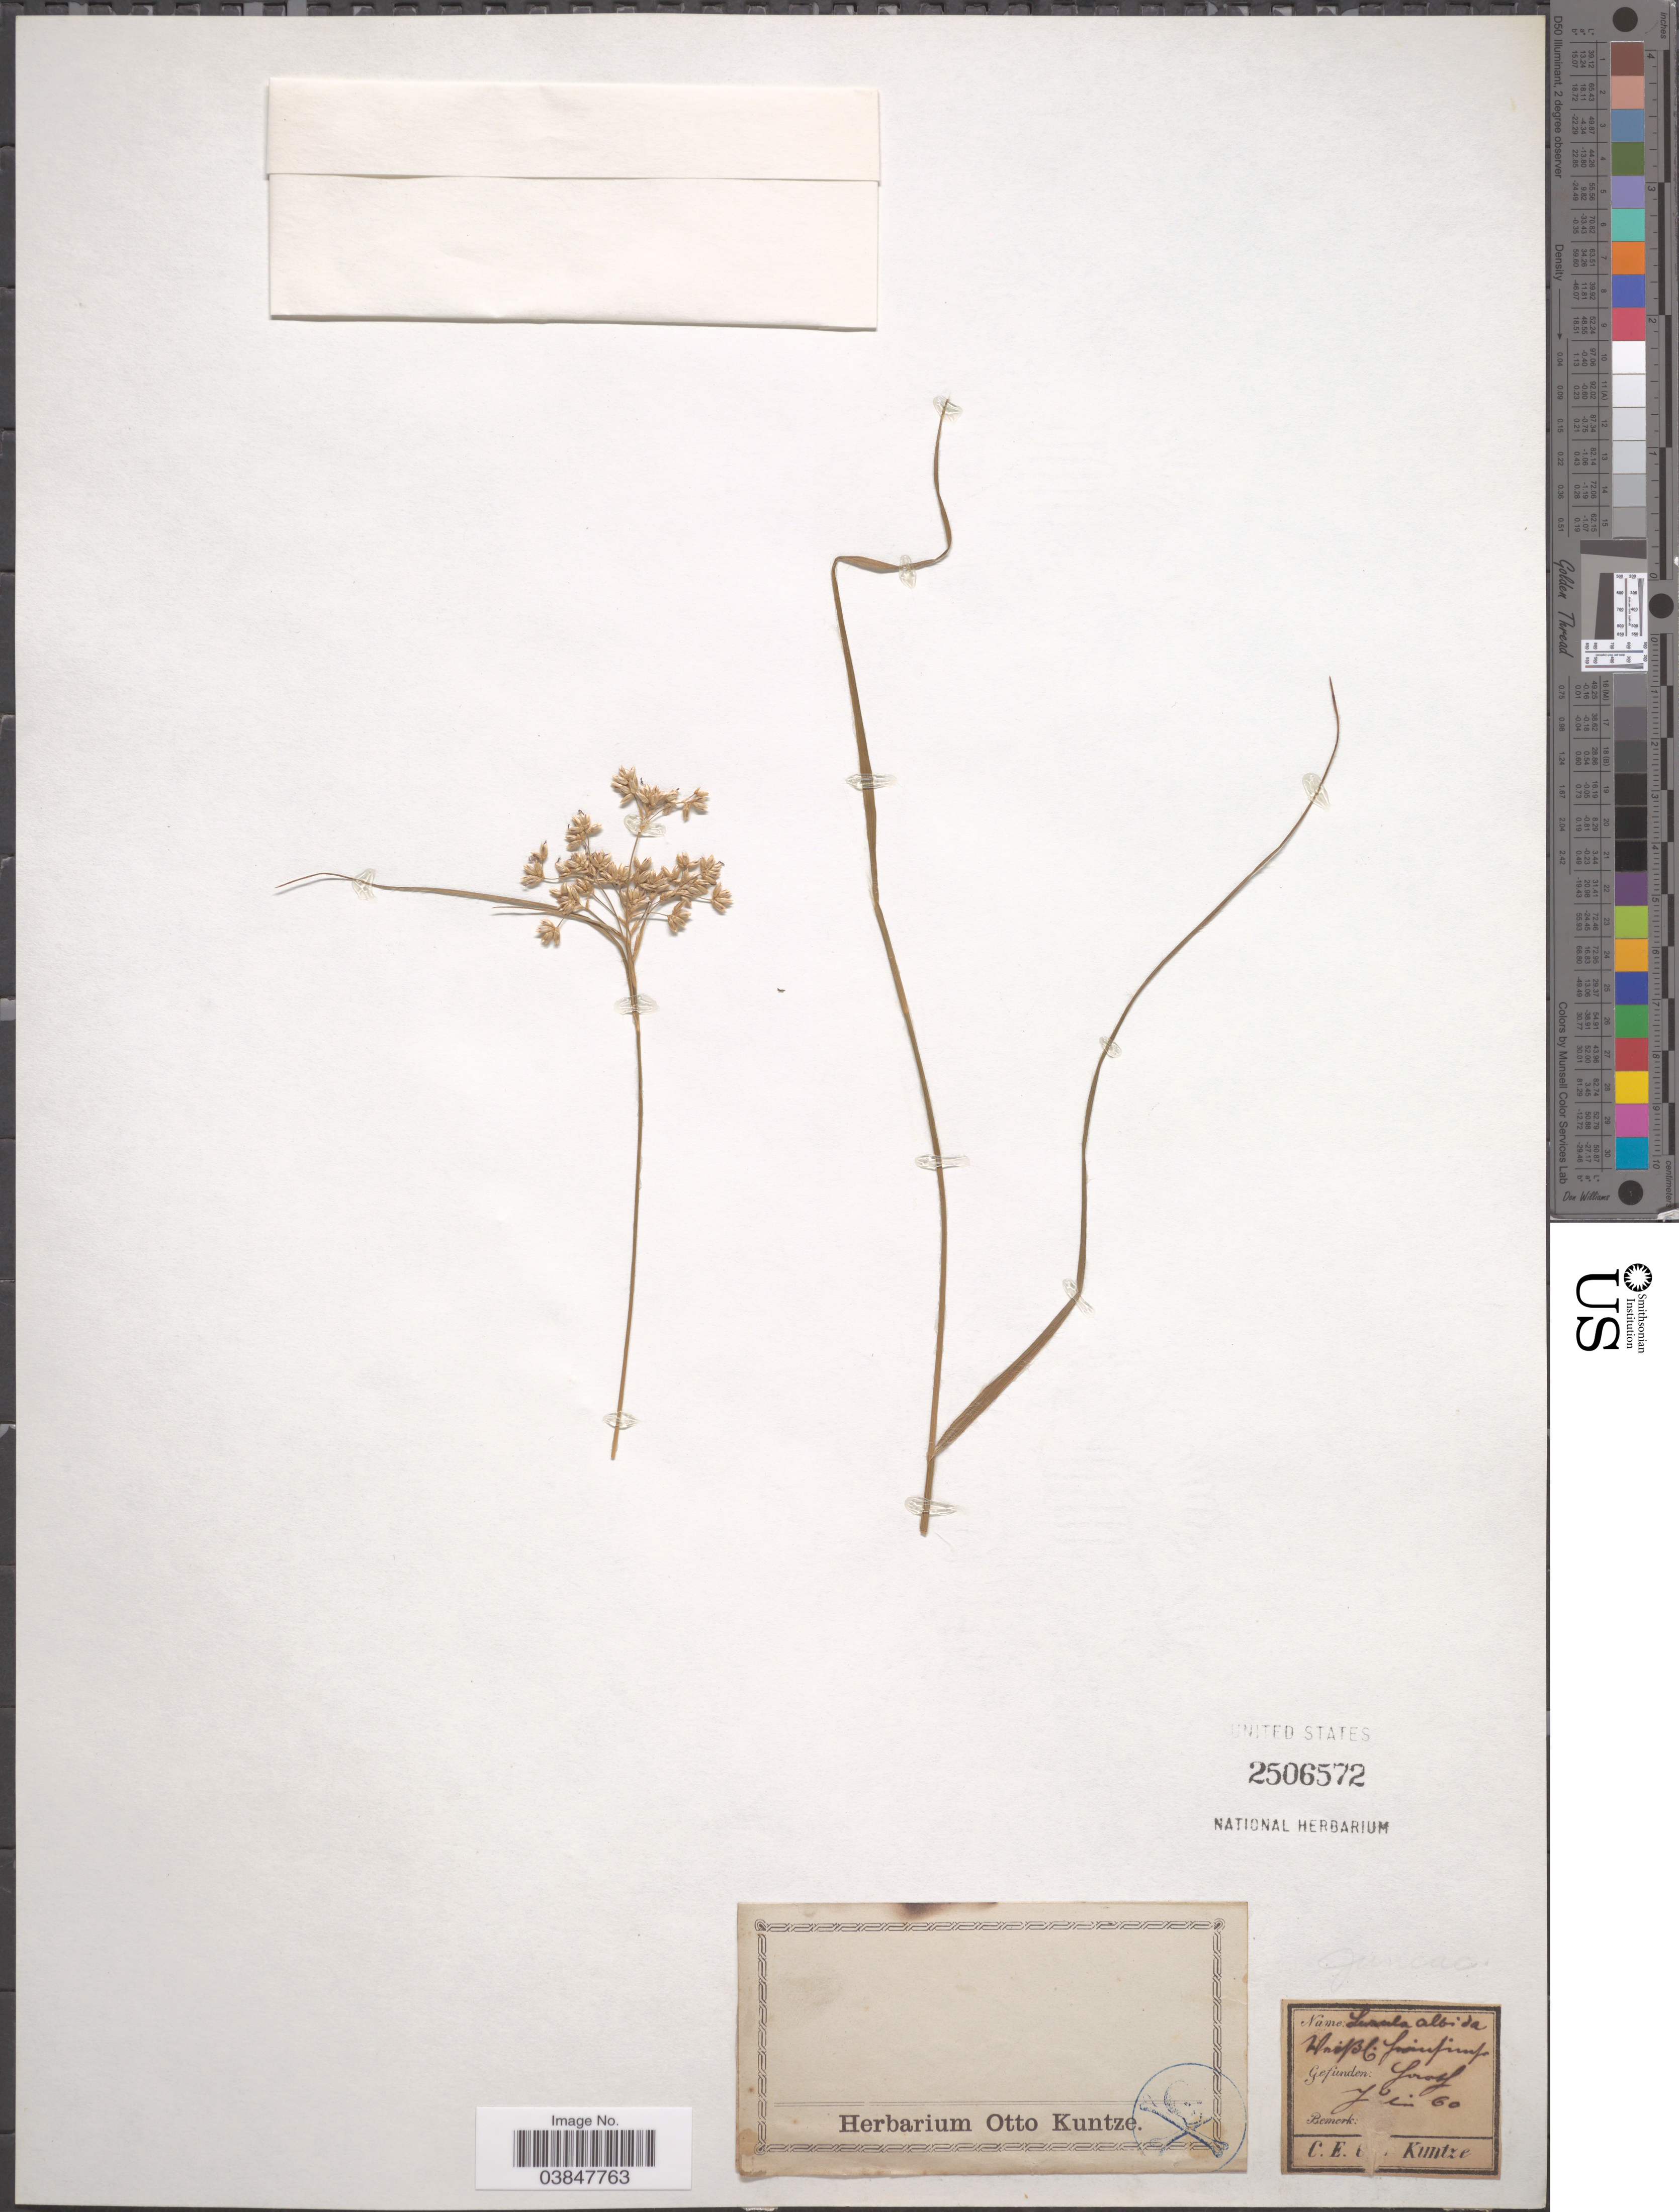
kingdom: Plantae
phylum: Tracheophyta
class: Liliopsida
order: Poales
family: Juncaceae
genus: Luzula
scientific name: Luzula albida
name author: (Hoffm.) DC.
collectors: C.E.O. Kuntze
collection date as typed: Transcribed d/m/y: /4/60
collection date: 1860-04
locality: Forofs [interpreted]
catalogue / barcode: US 2506572